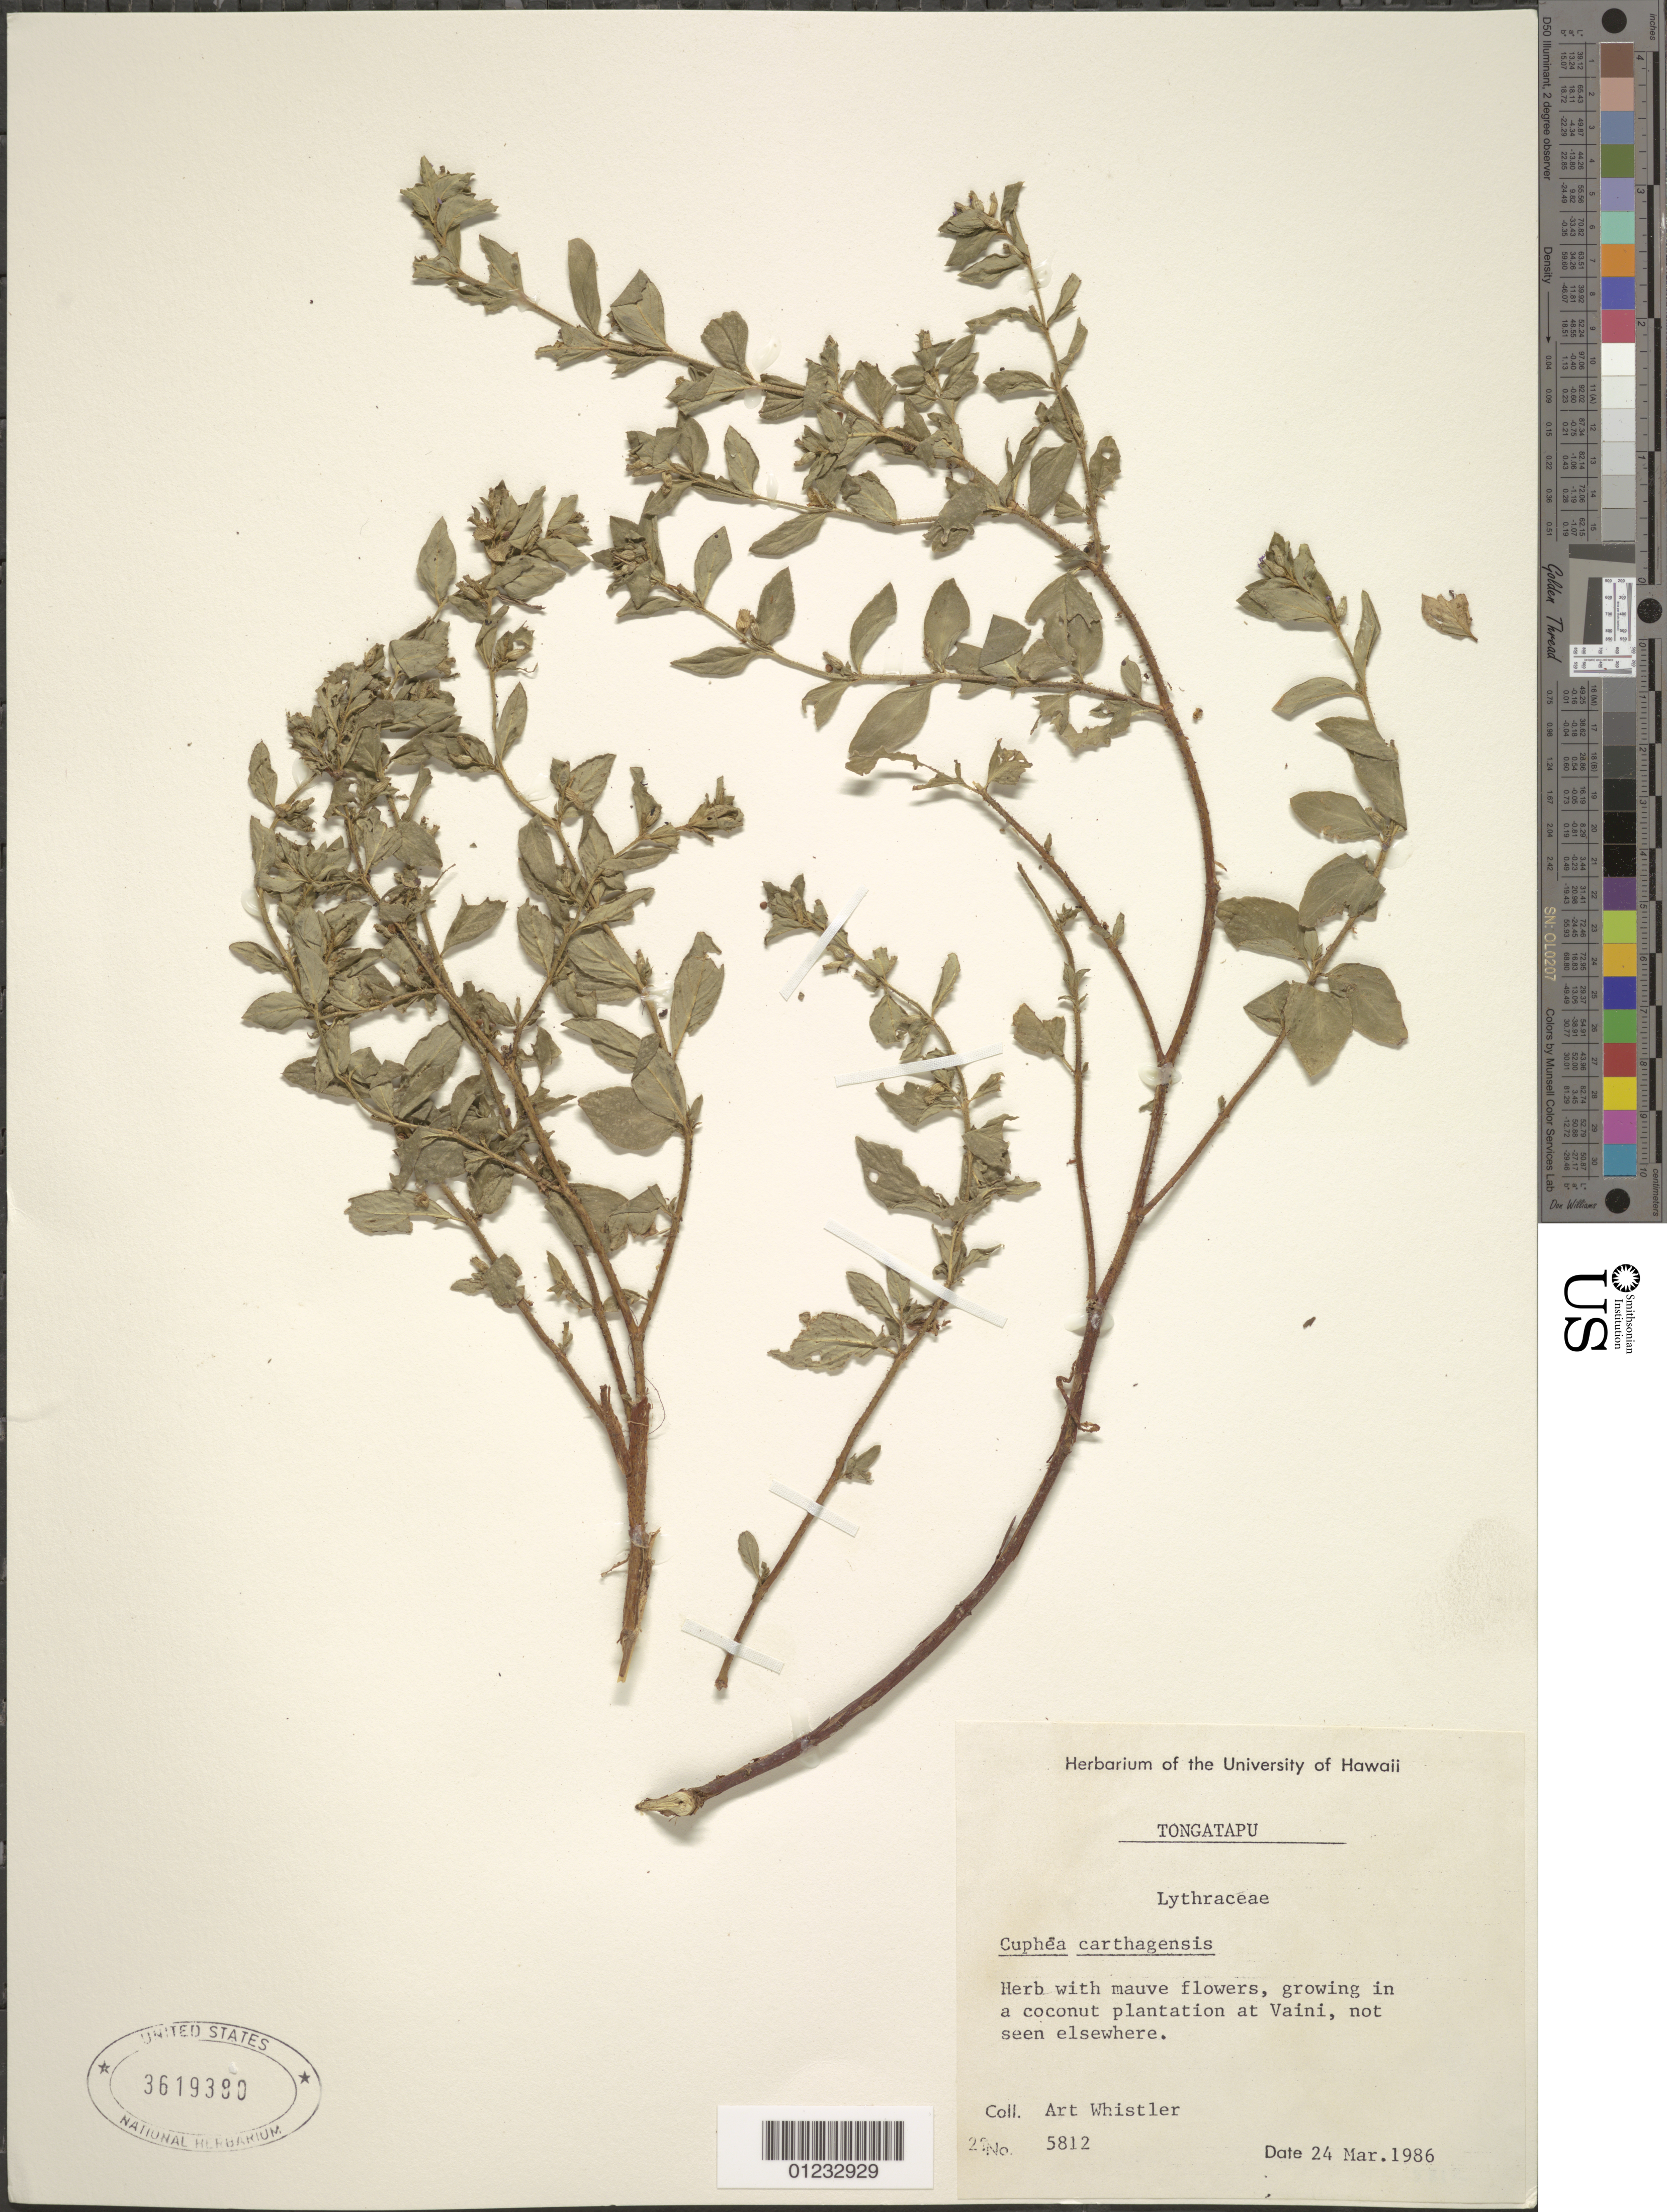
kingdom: Plantae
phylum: Tracheophyta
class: Magnoliopsida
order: Myrtales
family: Lythraceae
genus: Cuphea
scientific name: Cuphea carthagenensis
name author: (Jacq.) J.F. Macbr.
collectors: A. Whistler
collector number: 5812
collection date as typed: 24 Mar 1986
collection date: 1986-03-24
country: Tonga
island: Tongatapu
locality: In a coconut plantation at Vaini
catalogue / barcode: US 3619380